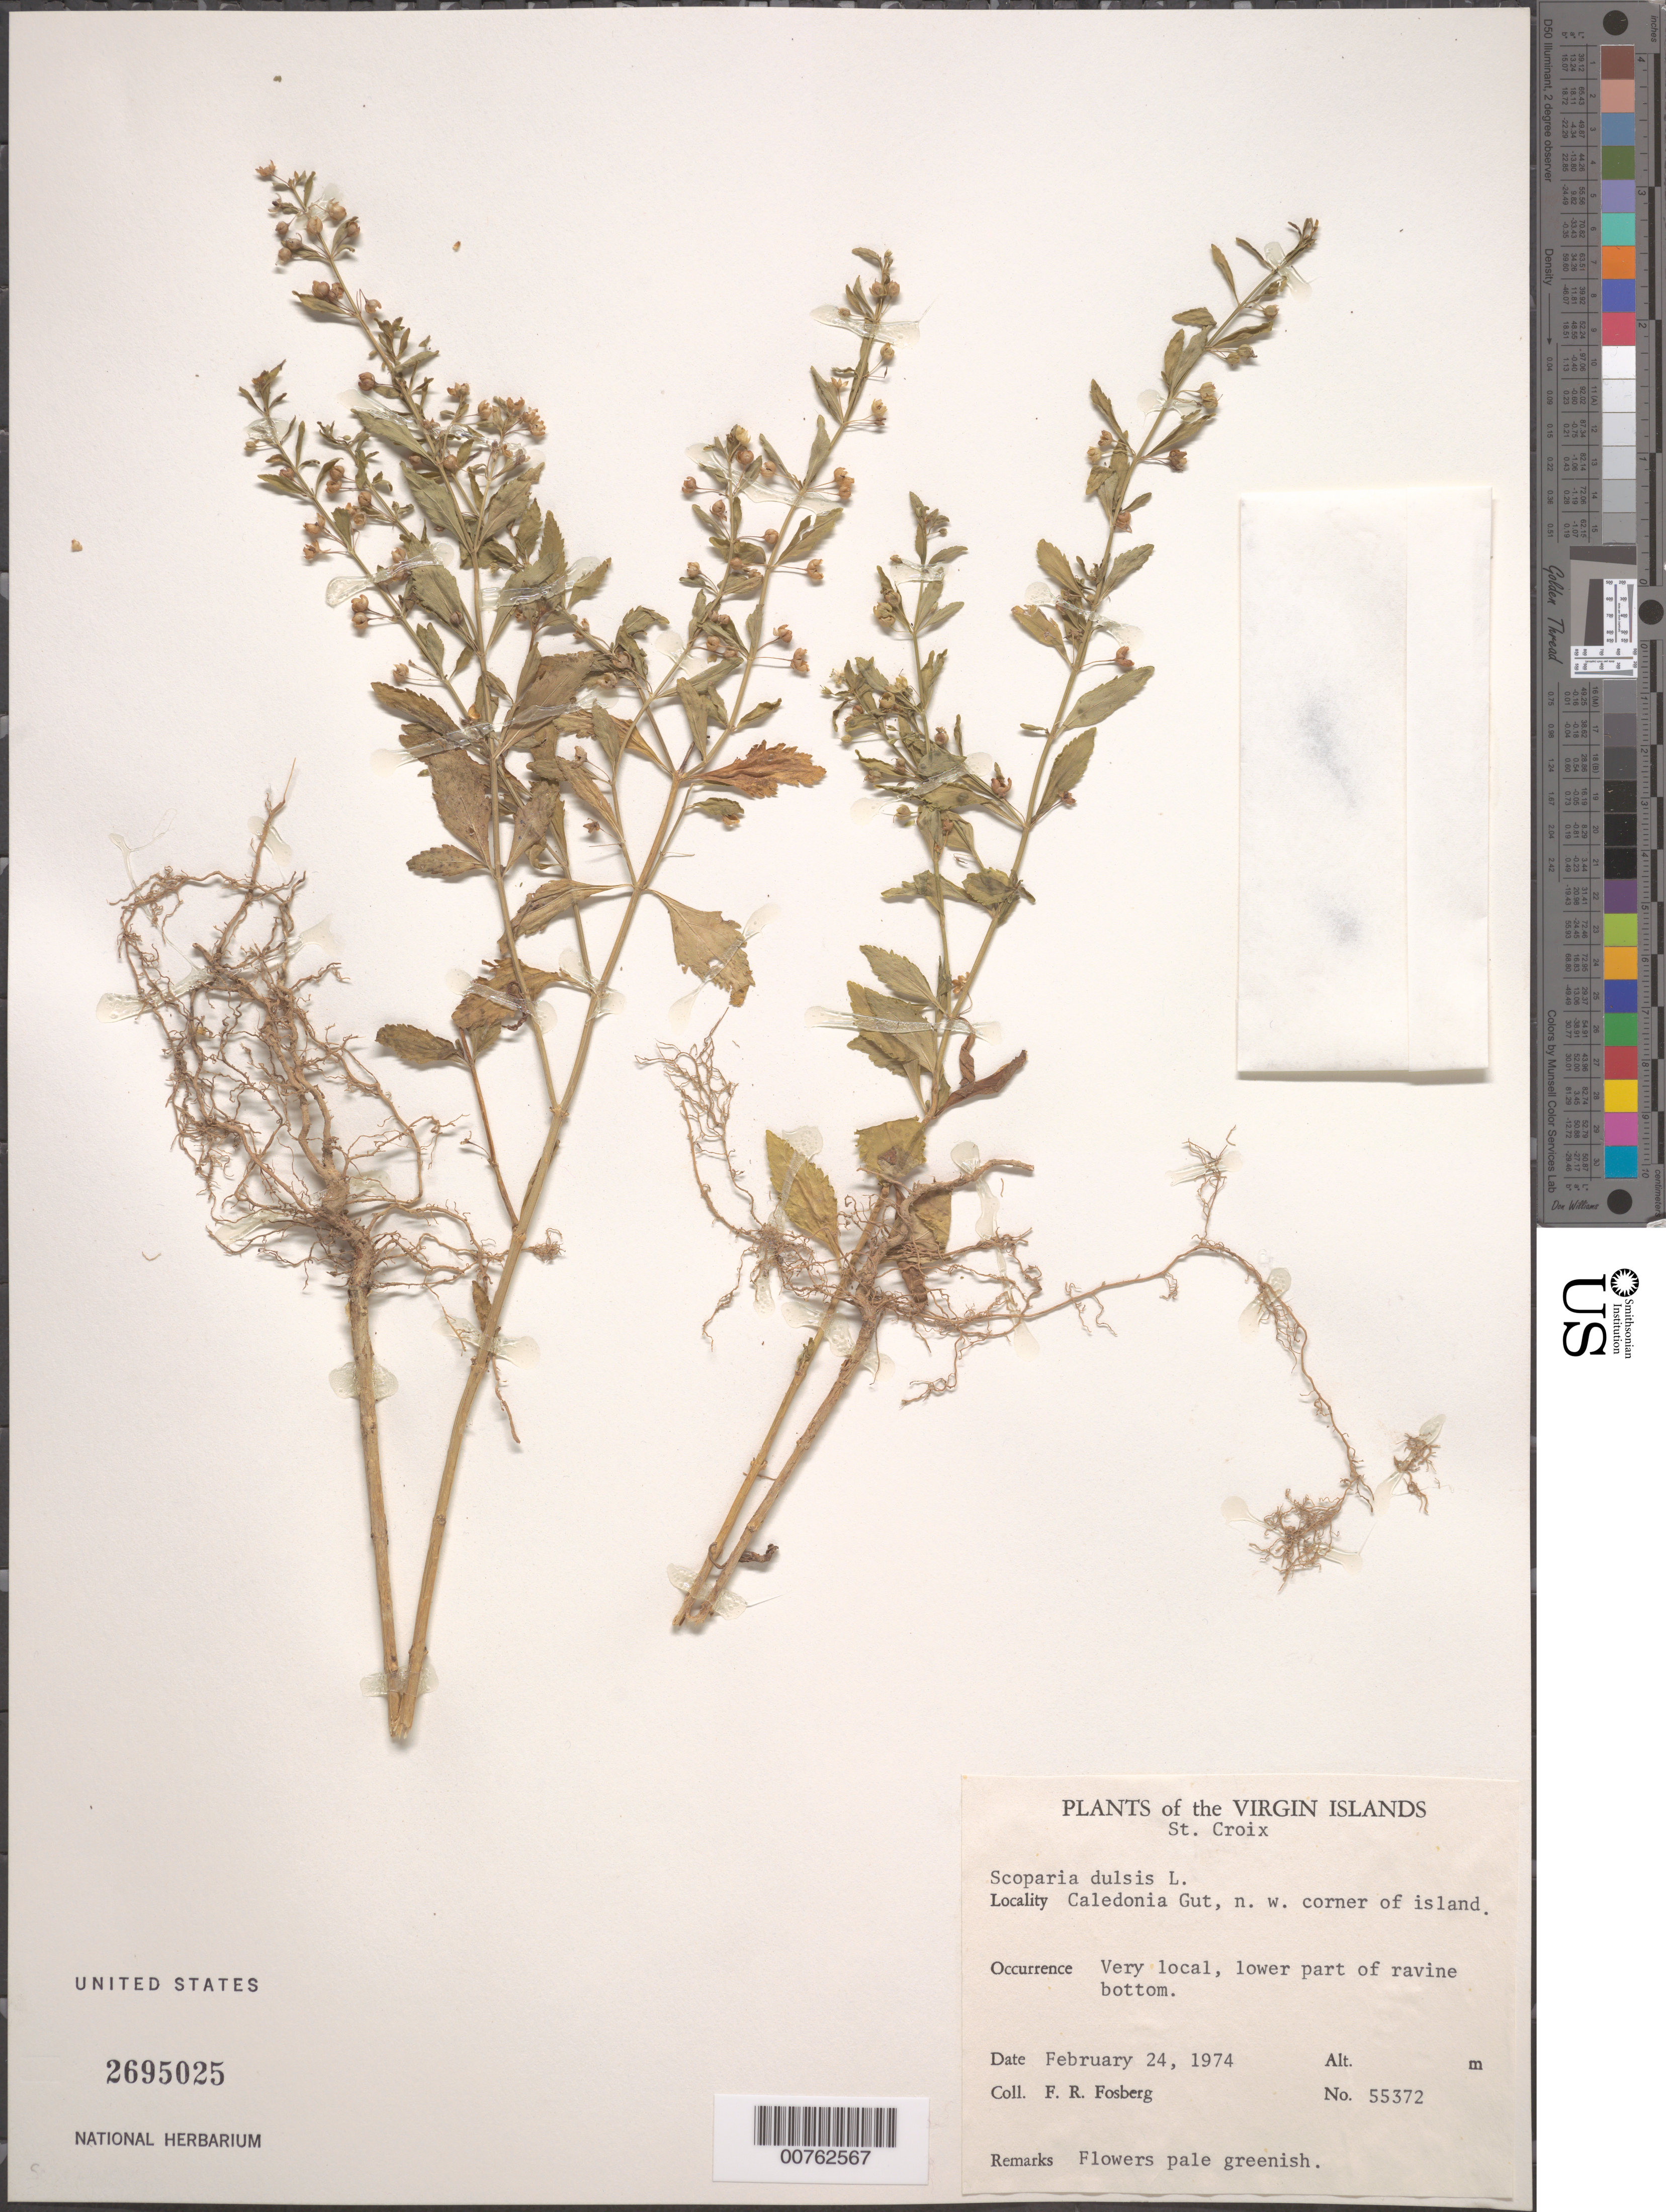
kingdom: Plantae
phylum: Tracheophyta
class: Magnoliopsida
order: Lamiales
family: Plantaginaceae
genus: Scoparia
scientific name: Scoparia dulcis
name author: L.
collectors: F. R. Fosberg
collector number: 55372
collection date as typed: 24 Feb 1974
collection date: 1974-02-24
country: U.S. Virgin Islands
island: St. Croix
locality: Caledonia Gut, NW corner of island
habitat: Very local, lower part of ravine bottom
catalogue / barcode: US 2695025